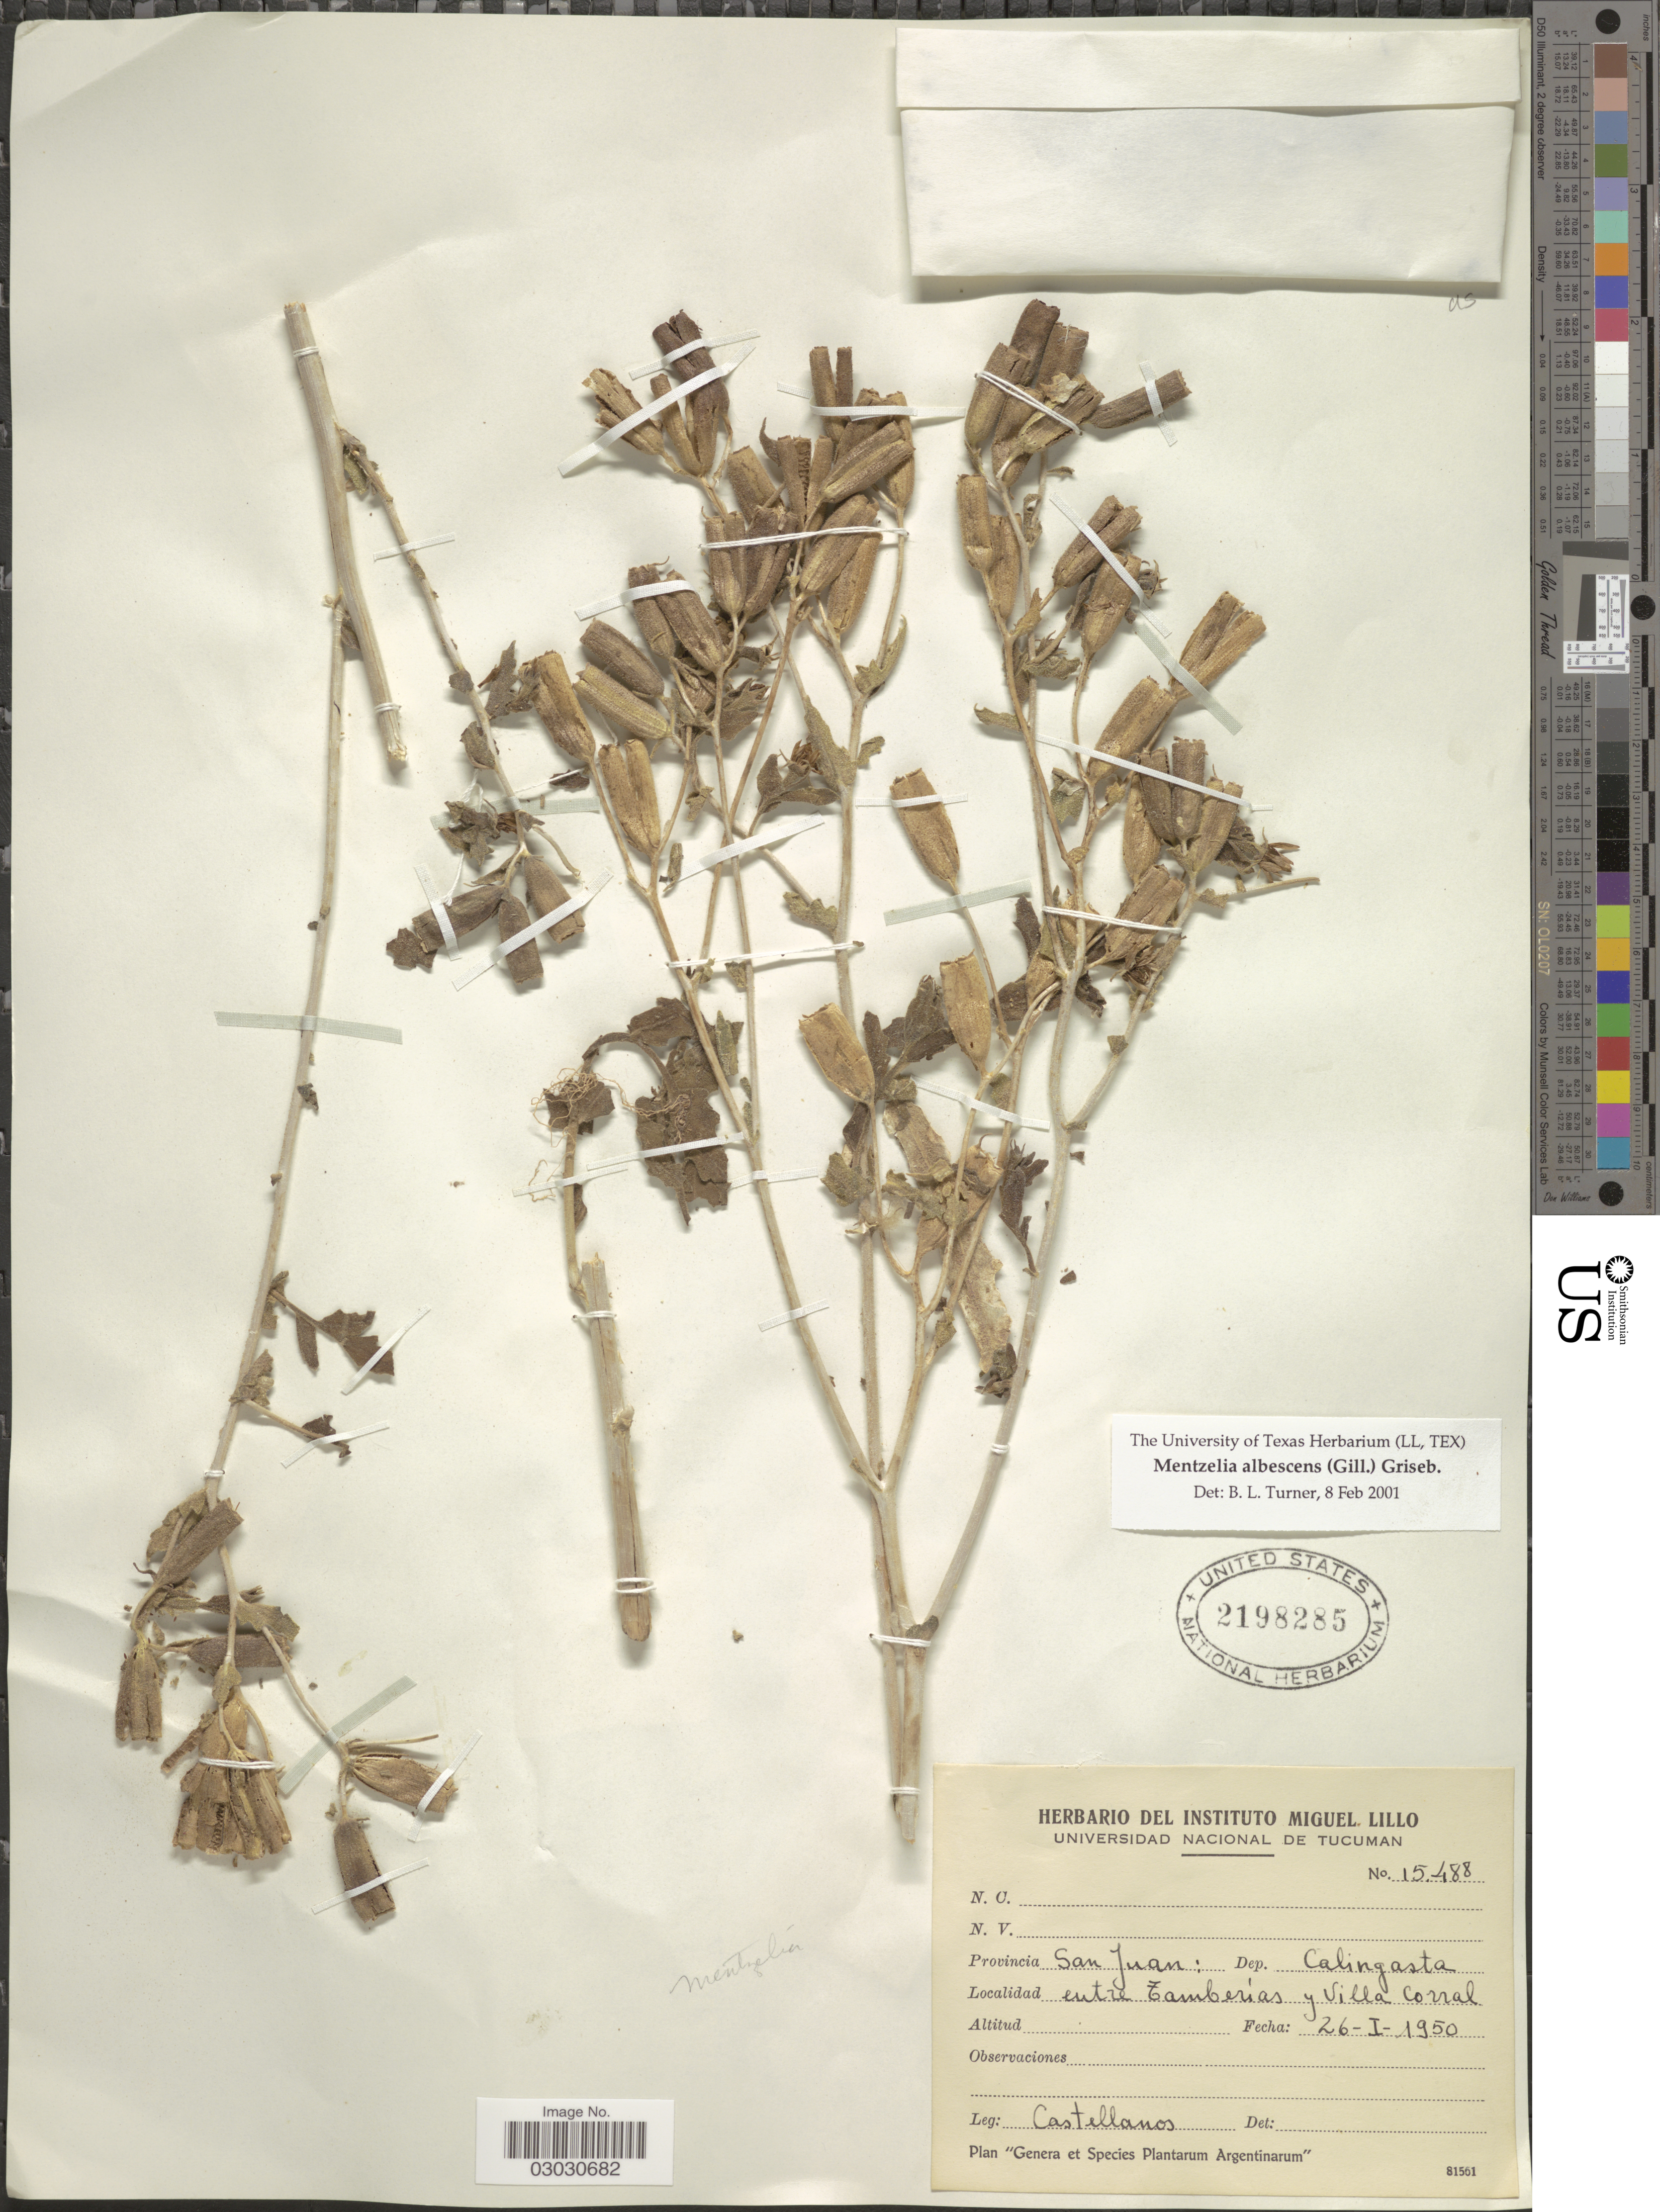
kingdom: Plantae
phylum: Tracheophyta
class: Magnoliopsida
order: Cornales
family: Loasaceae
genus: Mentzelia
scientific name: Mentzelia albescens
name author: (Gillies ex Arn.) Griseb.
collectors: -- Castellanos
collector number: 15488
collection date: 1950-01-26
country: Argentina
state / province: San Juan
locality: Dep. Calingasta. Entre Tamberias y Villa Corral.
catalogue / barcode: US 2198285